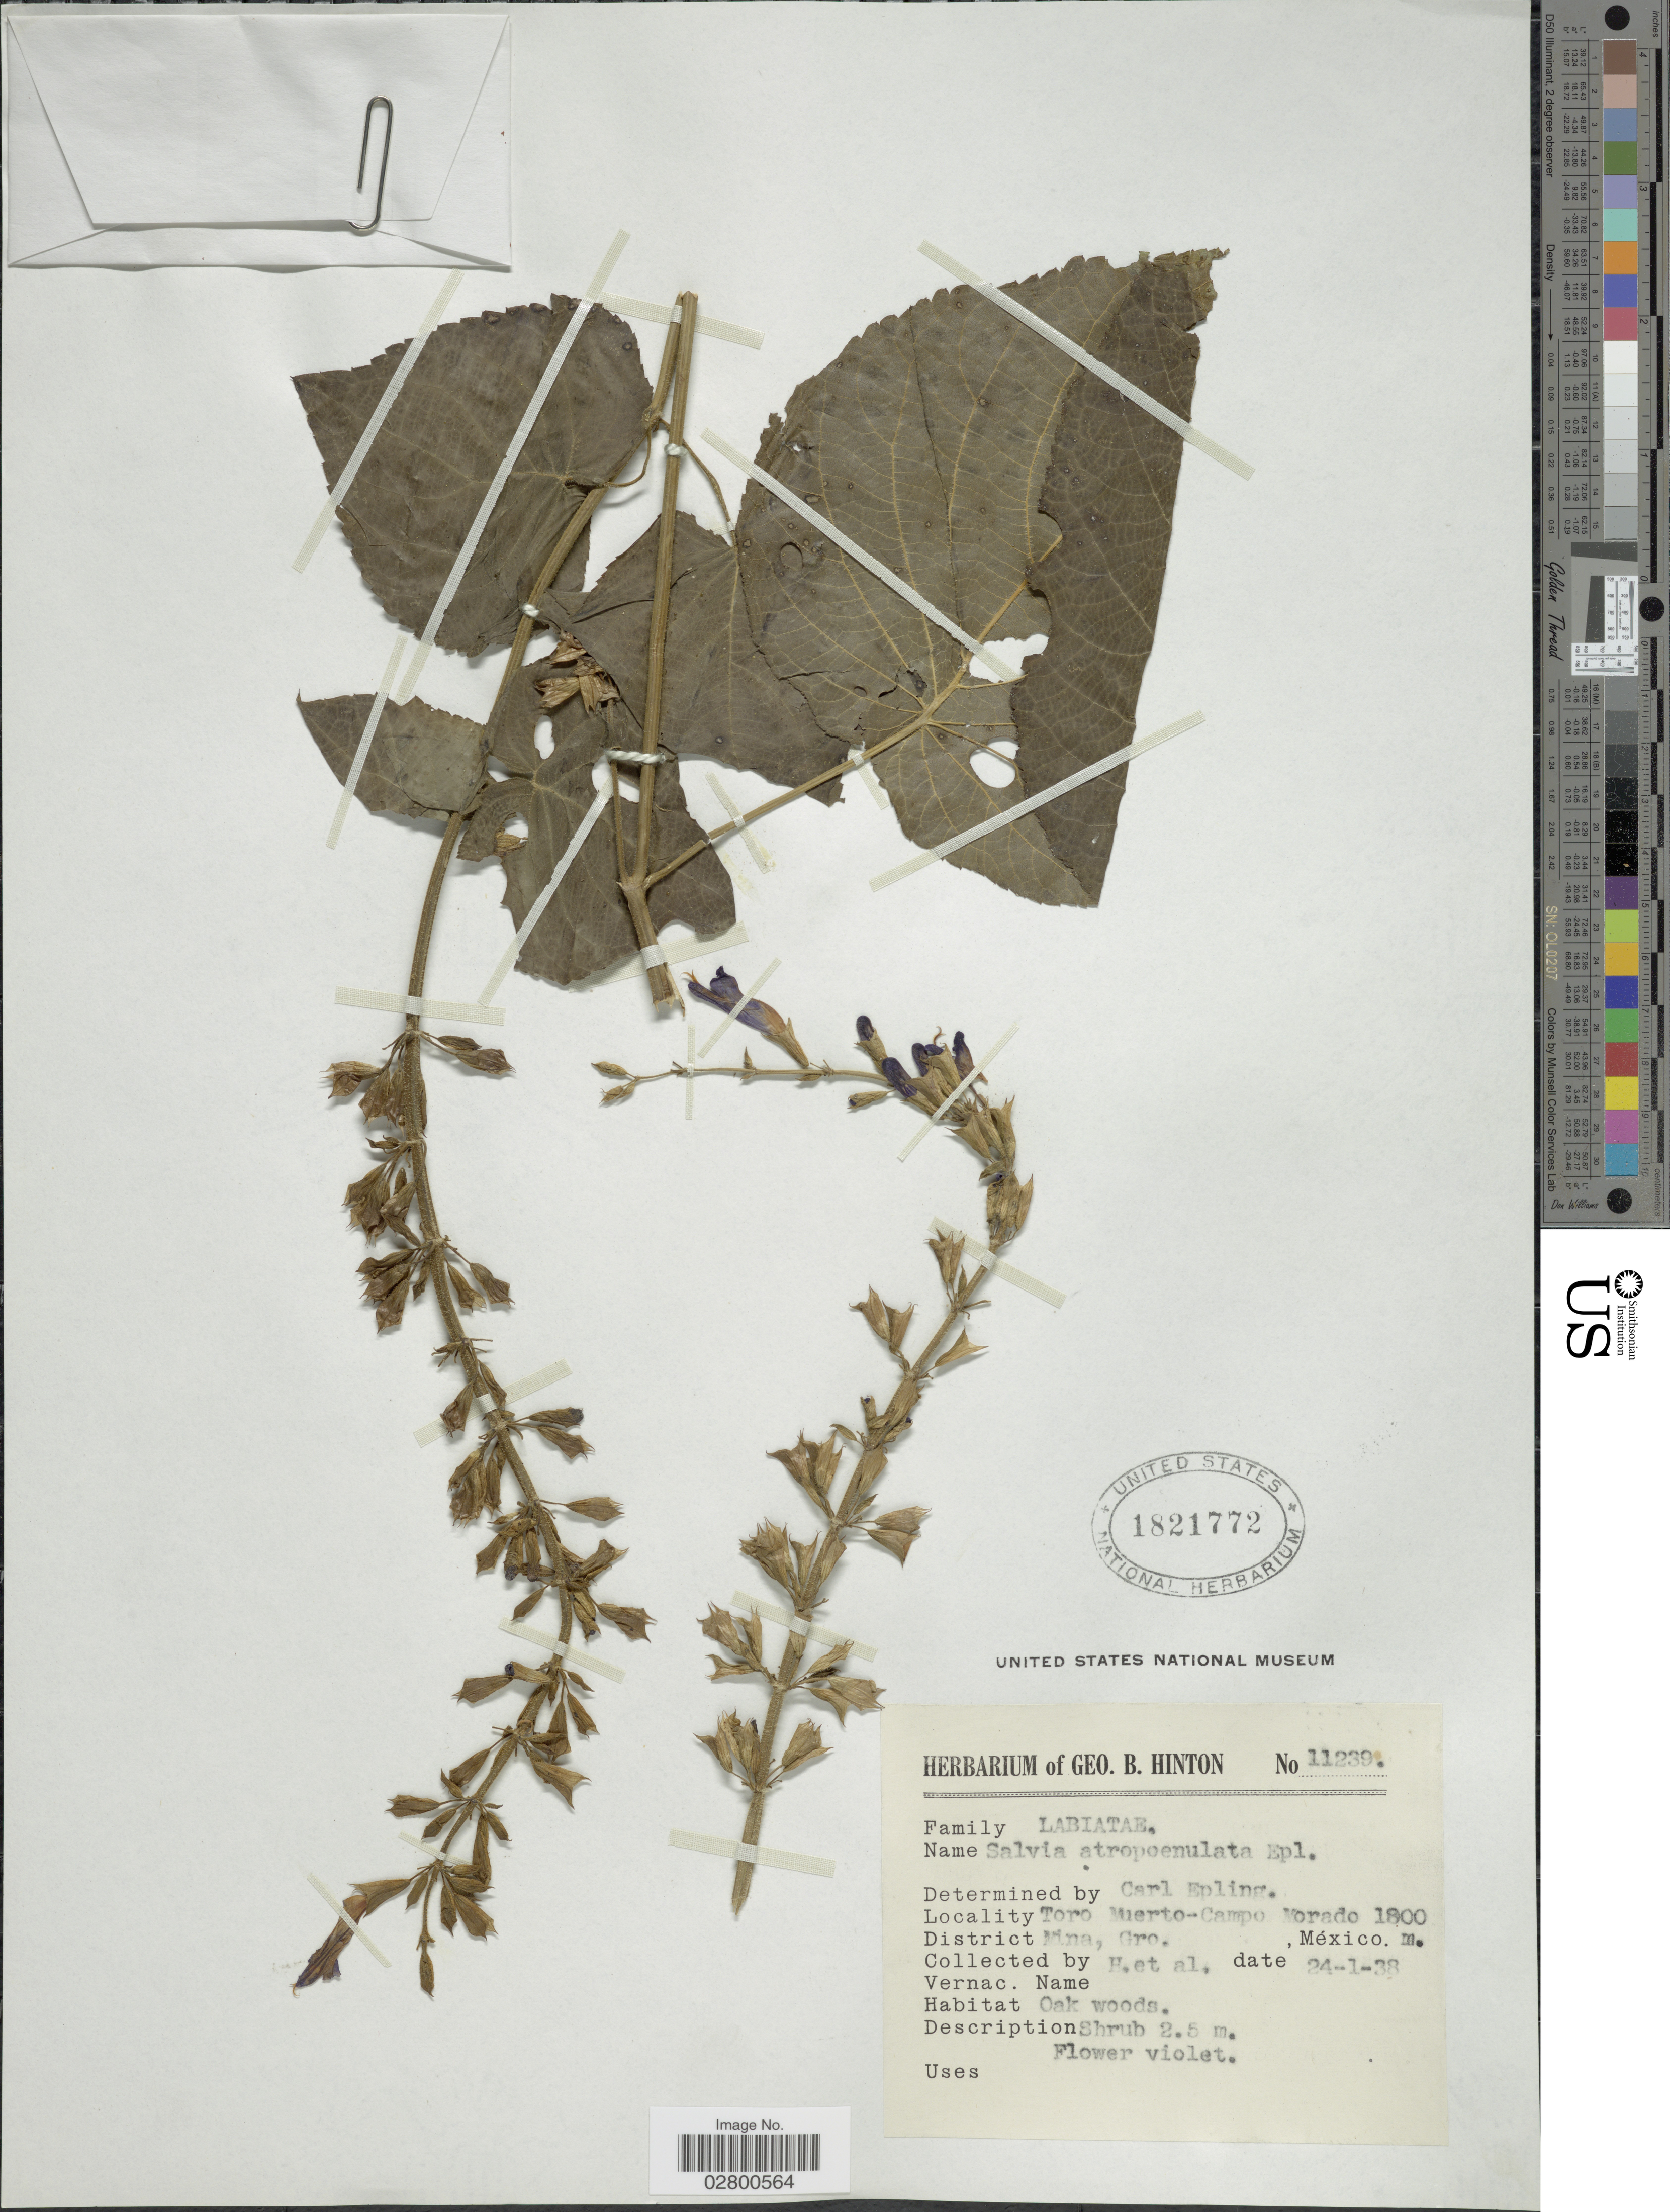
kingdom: Plantae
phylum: Tracheophyta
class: Magnoliopsida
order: Lamiales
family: Lamiaceae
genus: Salvia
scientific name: Salvia atropaenulata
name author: Epling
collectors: G. B. Hinton & et al.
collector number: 11239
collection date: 1938-01-24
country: Mexico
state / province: Guerrero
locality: Toro Muerto-Campo Morado. District Mina, Gro.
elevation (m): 1800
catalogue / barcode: US 1821772